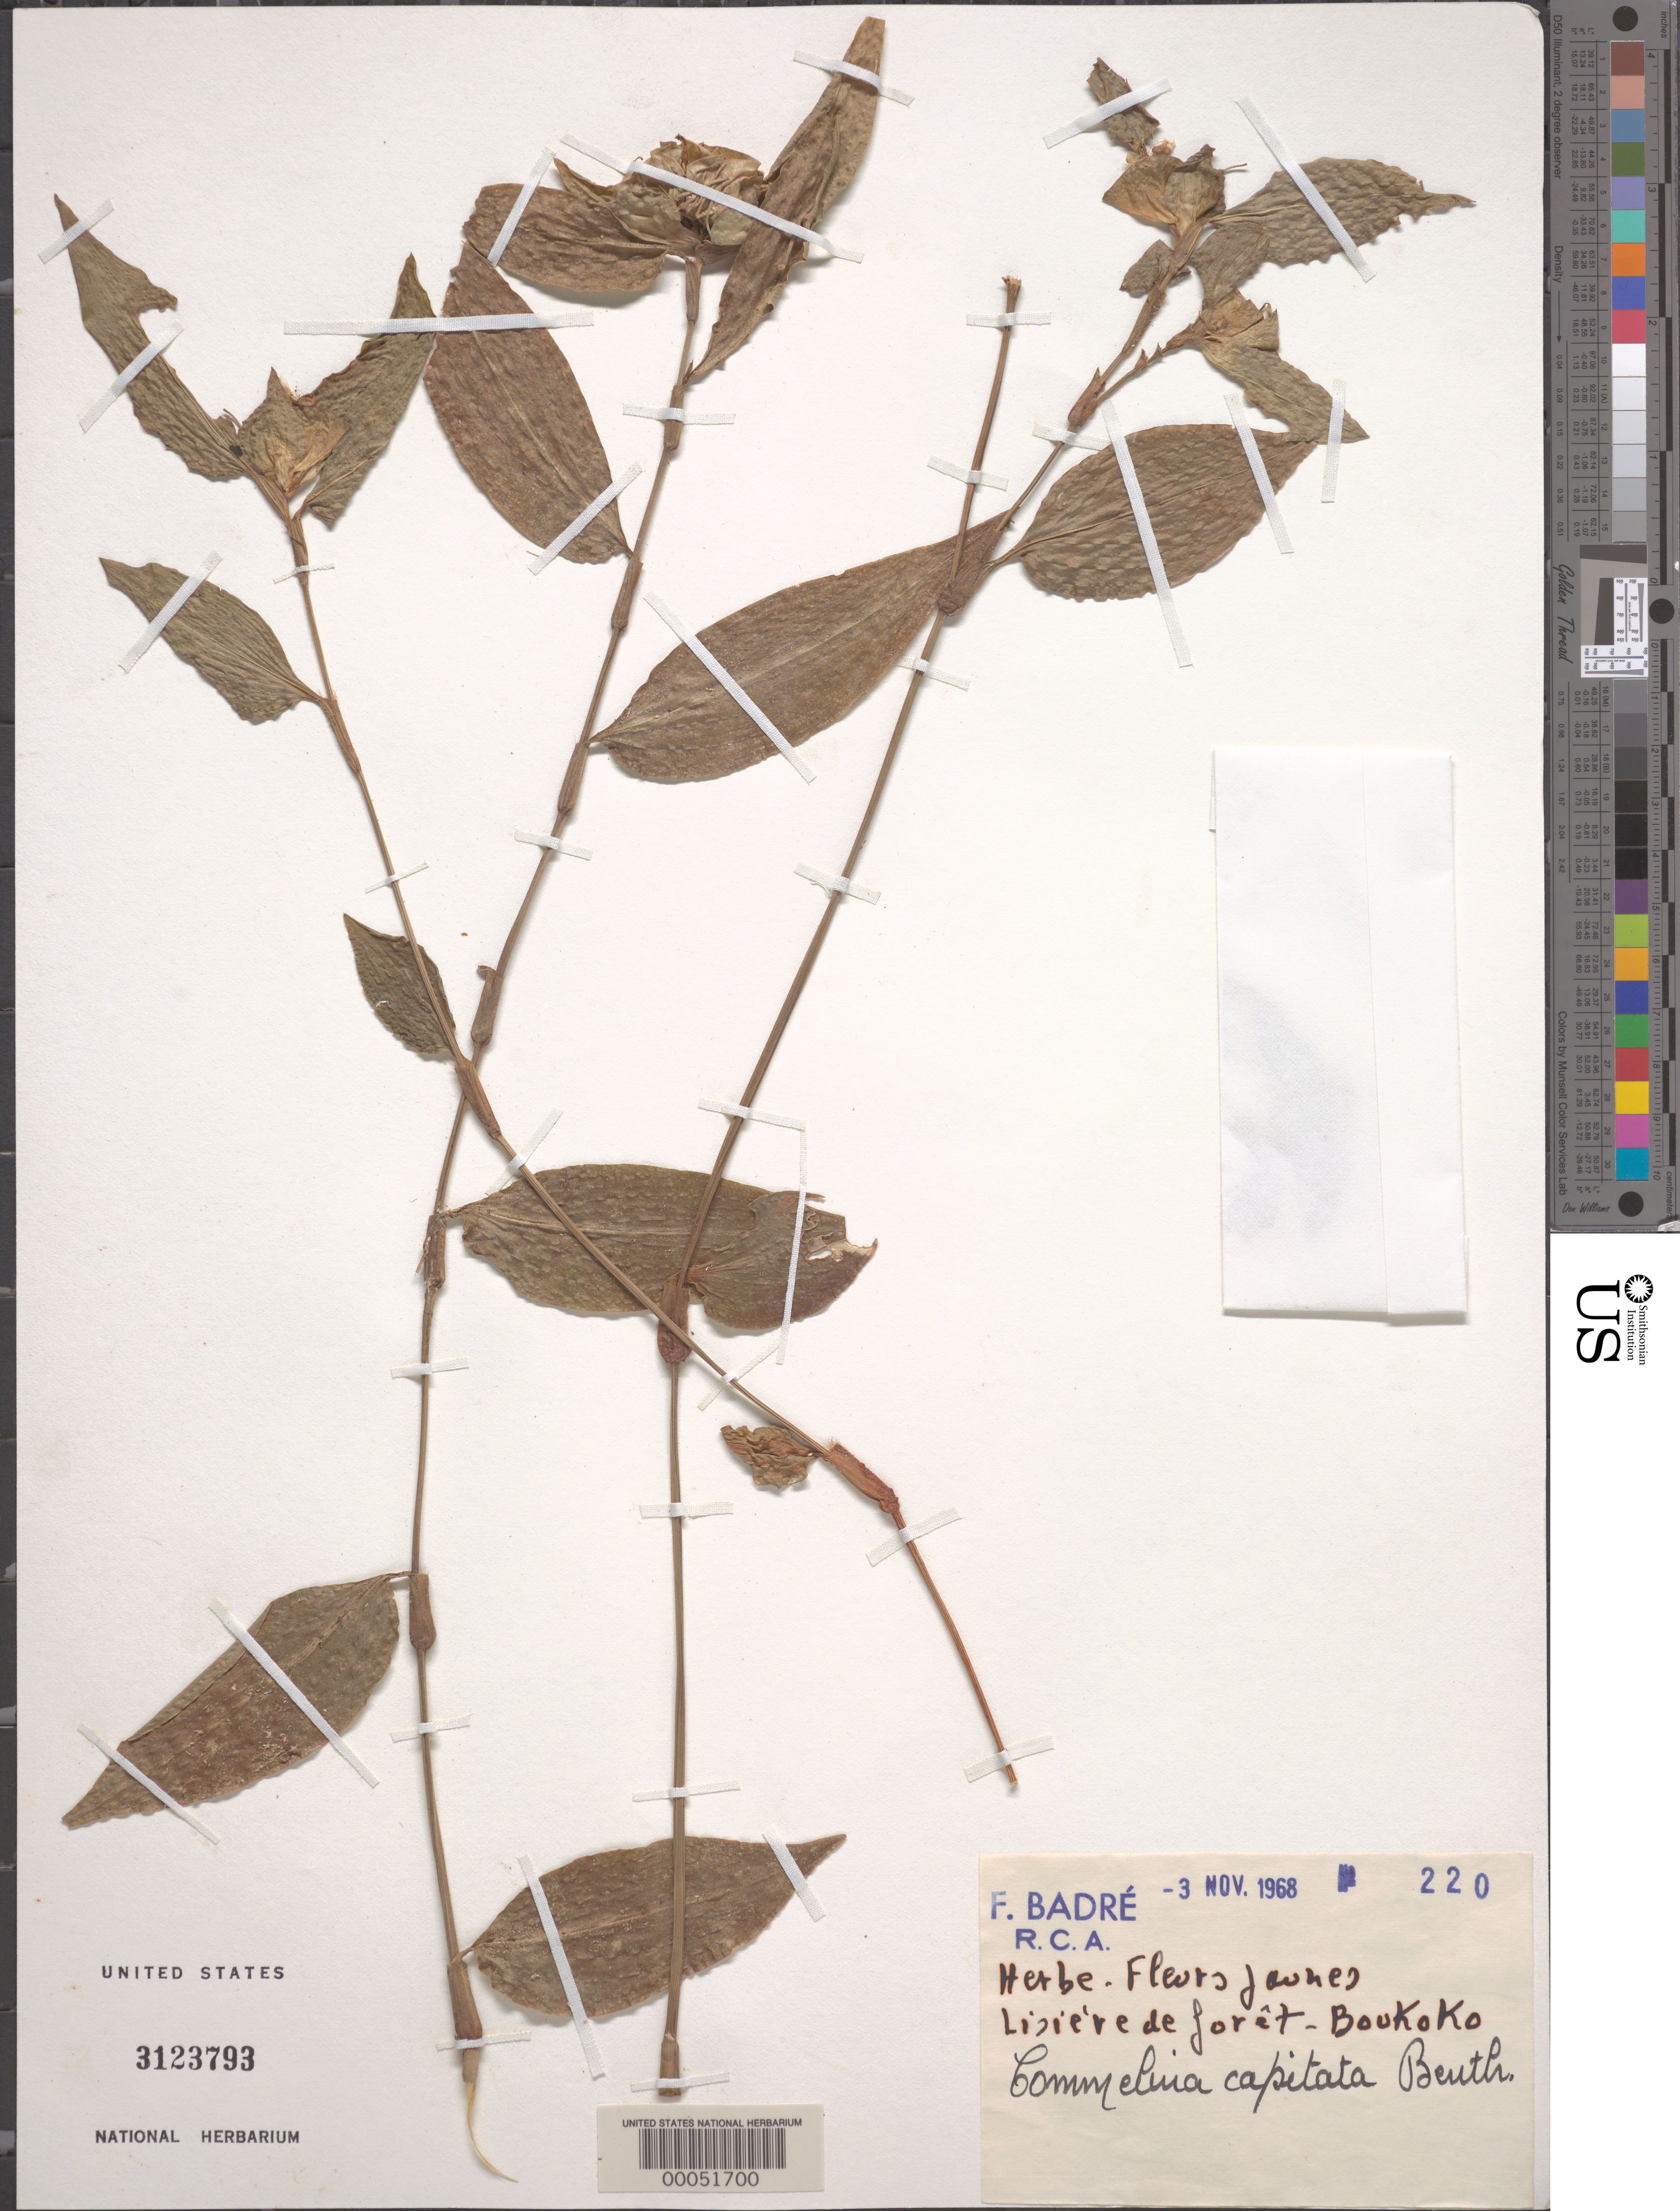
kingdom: Plantae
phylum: Tracheophyta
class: Liliopsida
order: Commelinales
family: Commelinaceae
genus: Commelina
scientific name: Commelina capitata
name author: Benth.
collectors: F. Badré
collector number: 220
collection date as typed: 03 Nov 1968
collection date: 1968-11-03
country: Central African Republic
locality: Boukoko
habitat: Edge of forest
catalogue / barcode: US 3123793